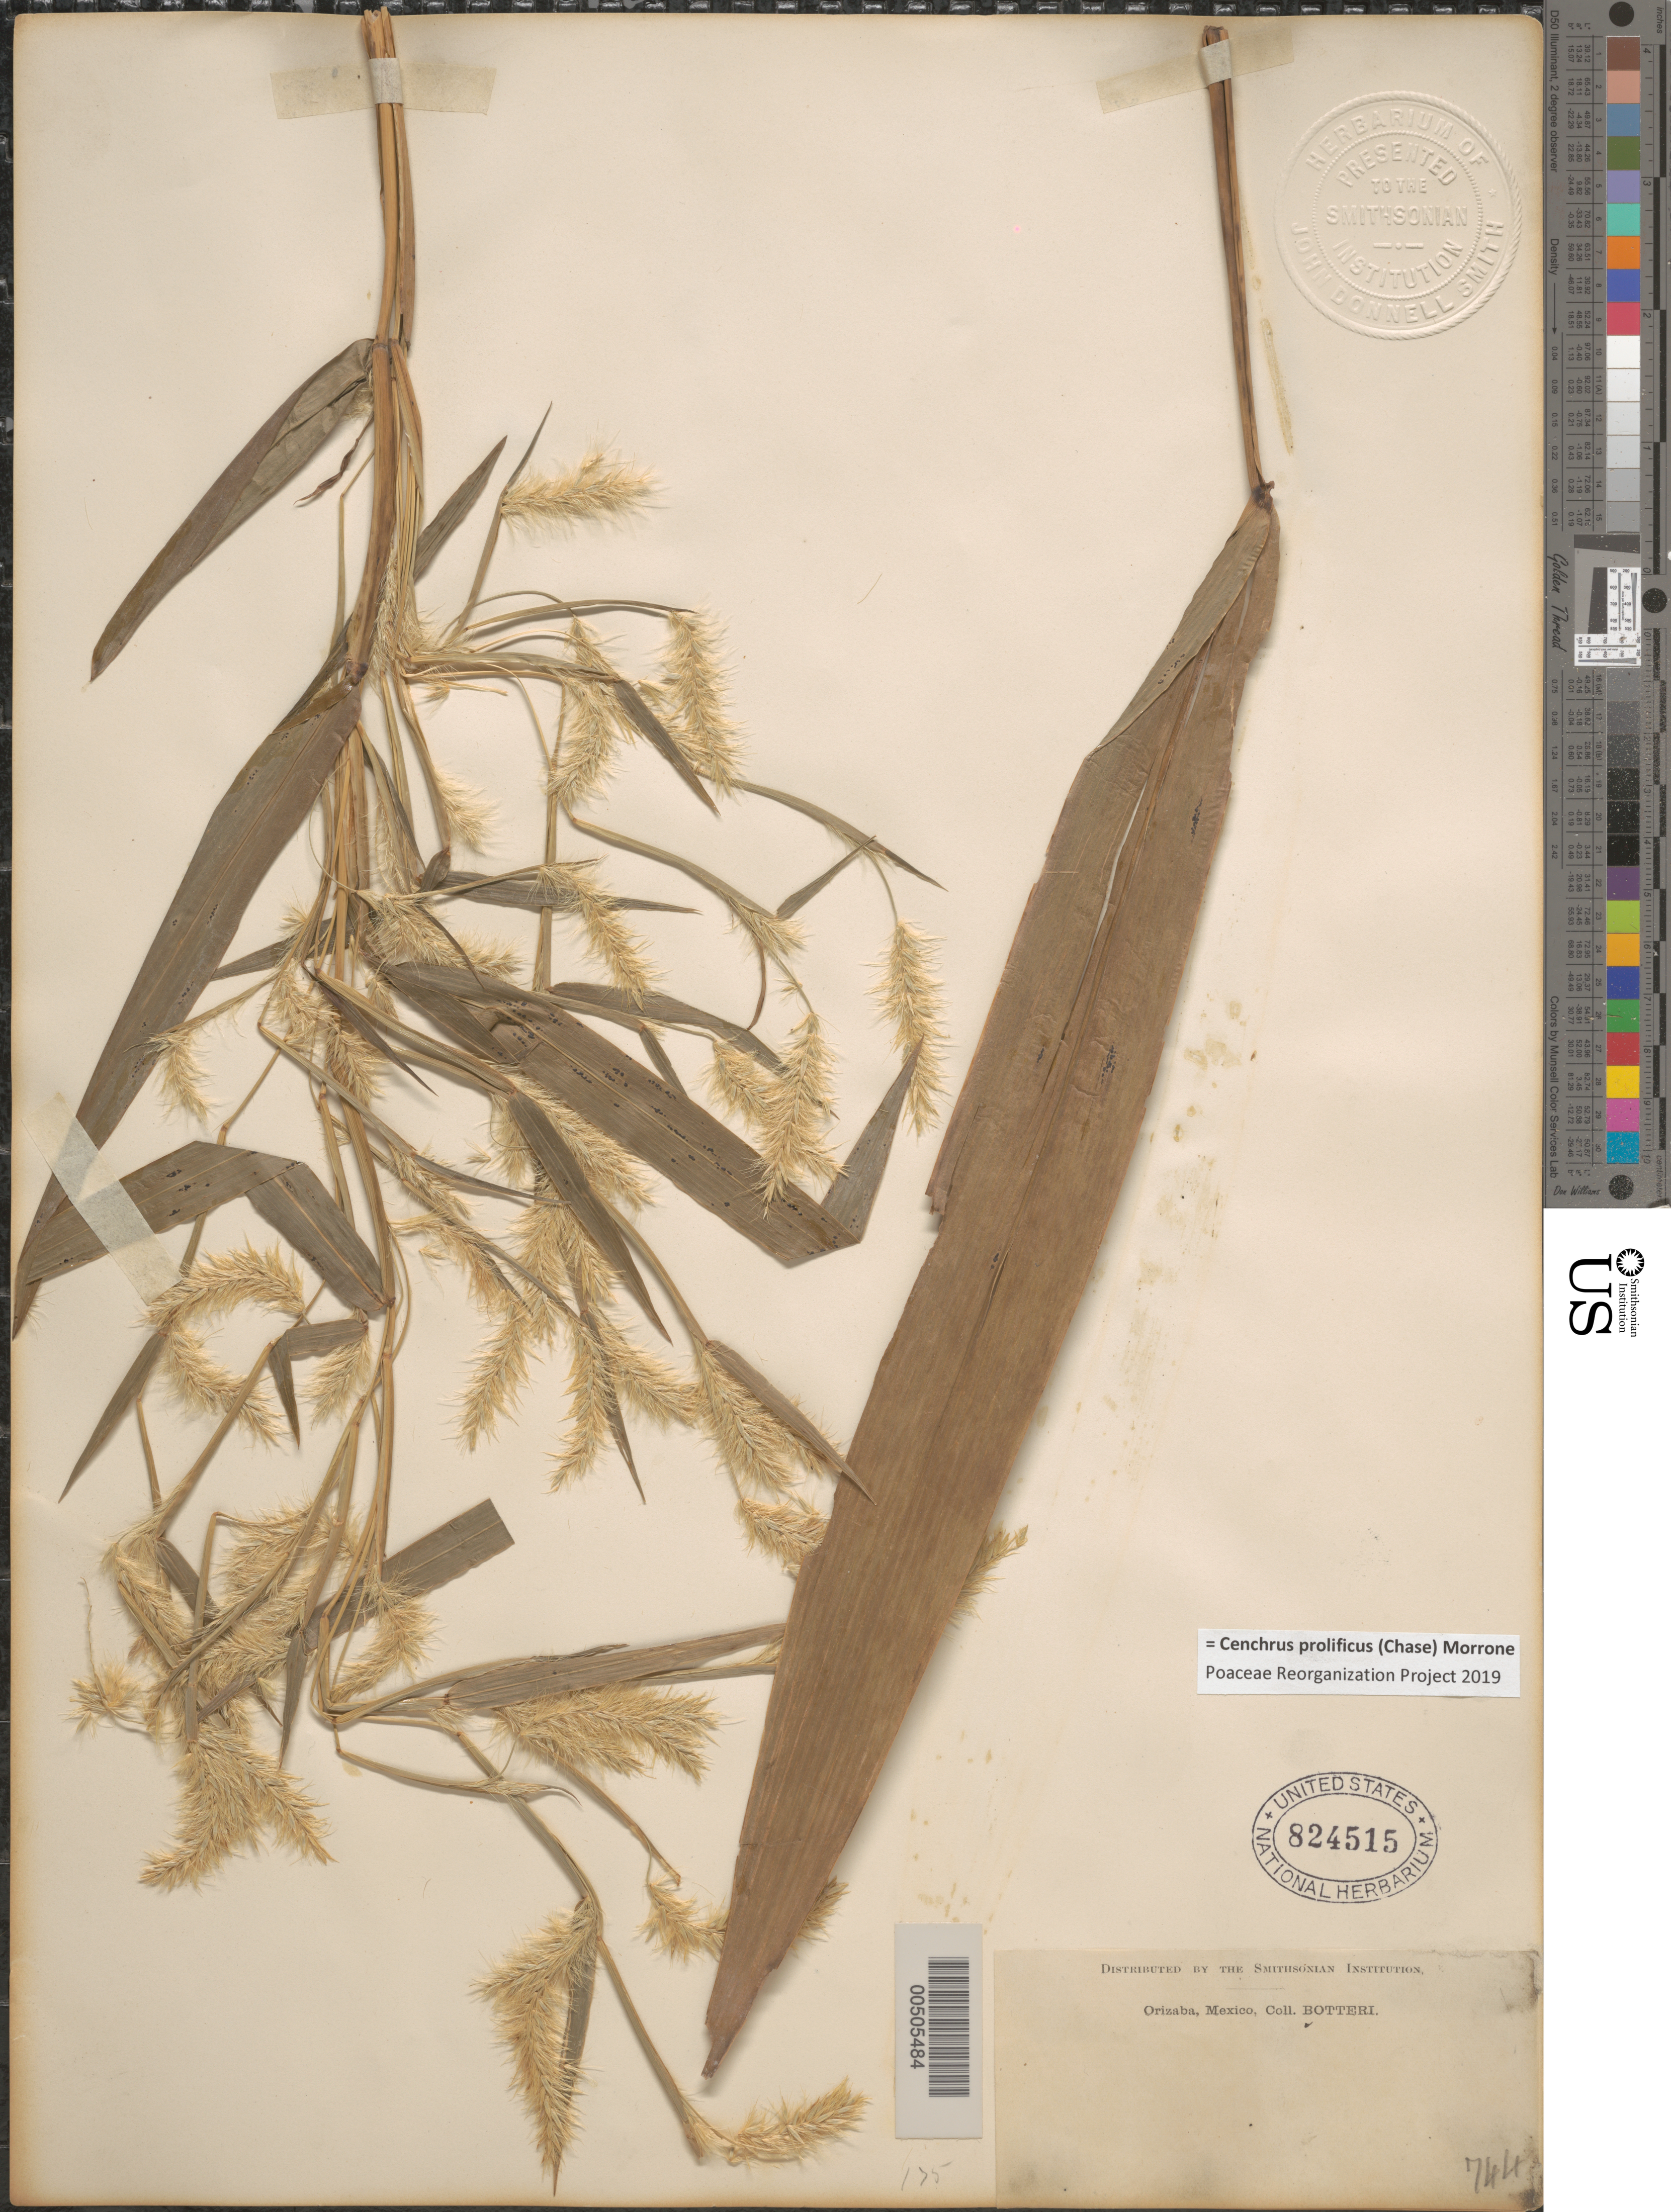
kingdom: Plantae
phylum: Tracheophyta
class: Liliopsida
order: Poales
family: Poaceae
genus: Cenchrus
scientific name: Cenchrus prolificus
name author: (Chase) Morrone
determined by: Poaceae Reorganization Project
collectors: -. Botteri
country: Mexico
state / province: Veracruz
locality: Orizaba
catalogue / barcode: US 824515